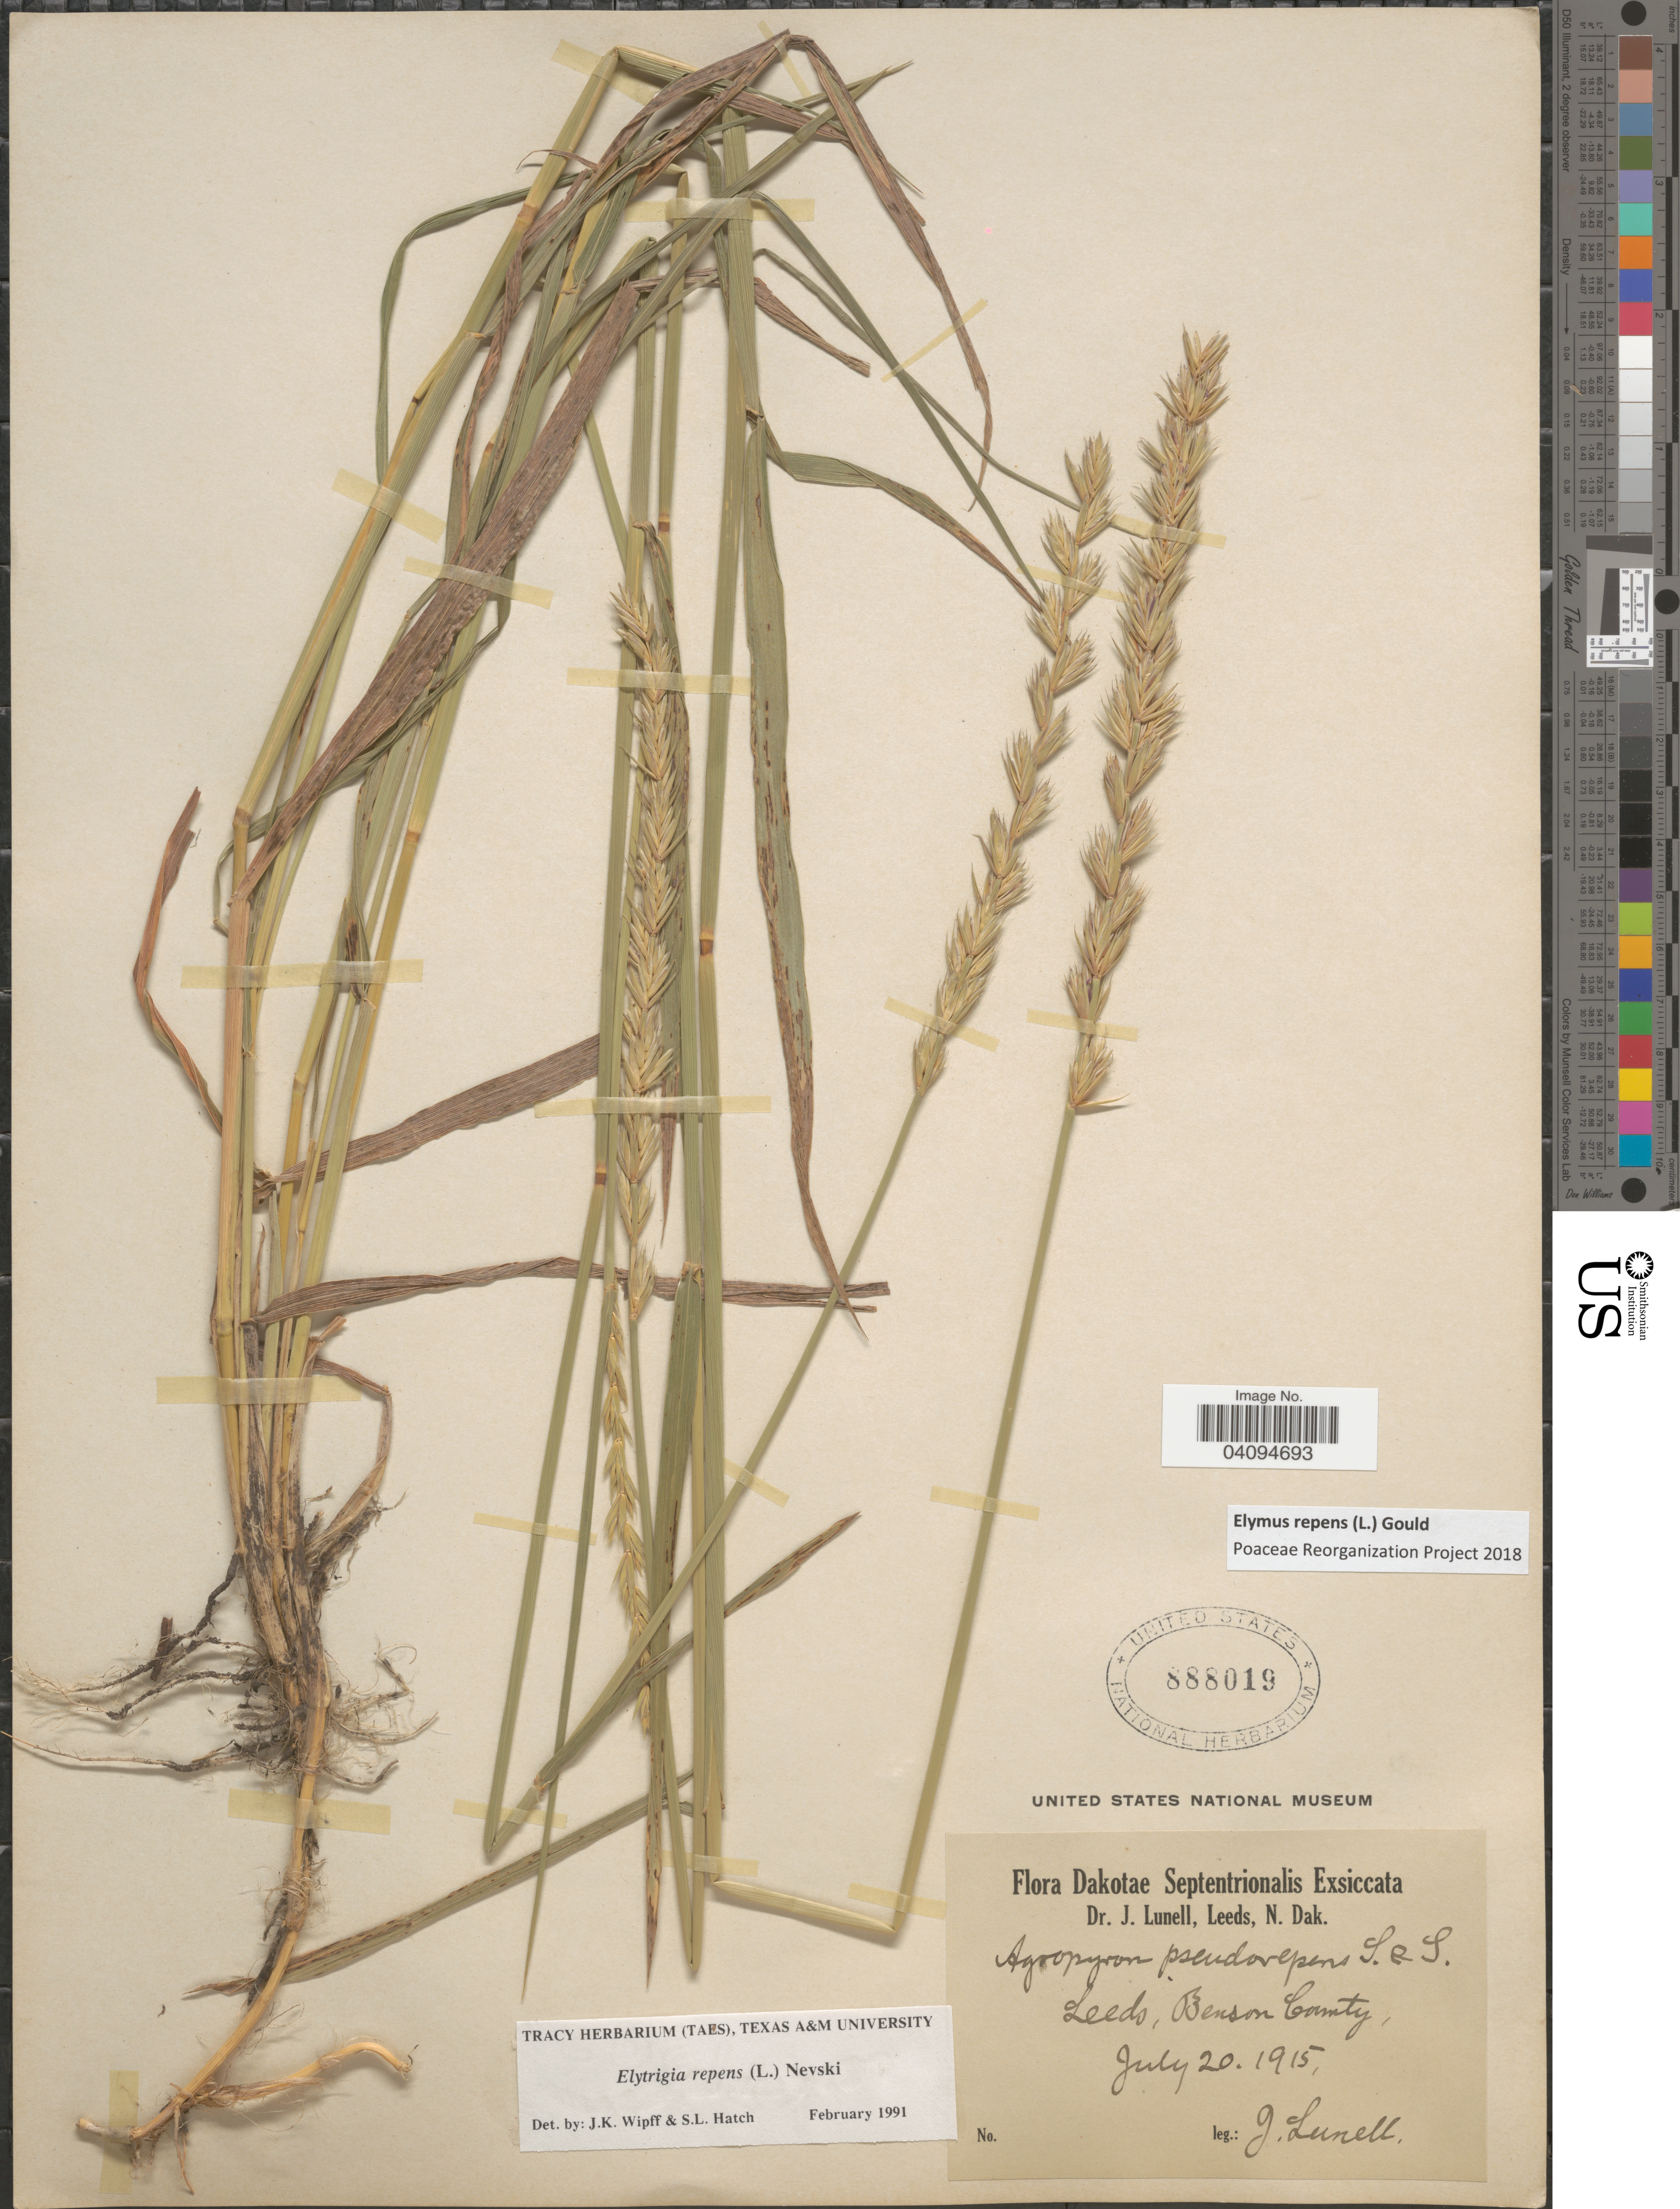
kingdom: Plantae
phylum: Tracheophyta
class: Liliopsida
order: Poales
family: Poaceae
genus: Elymus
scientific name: Elymus repens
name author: (L.) Gould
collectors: J. Lunell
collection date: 1915-07-20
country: United States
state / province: North Dakota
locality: Dakotae Septentrionalis. Leeds, Benson County.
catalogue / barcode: US 888019